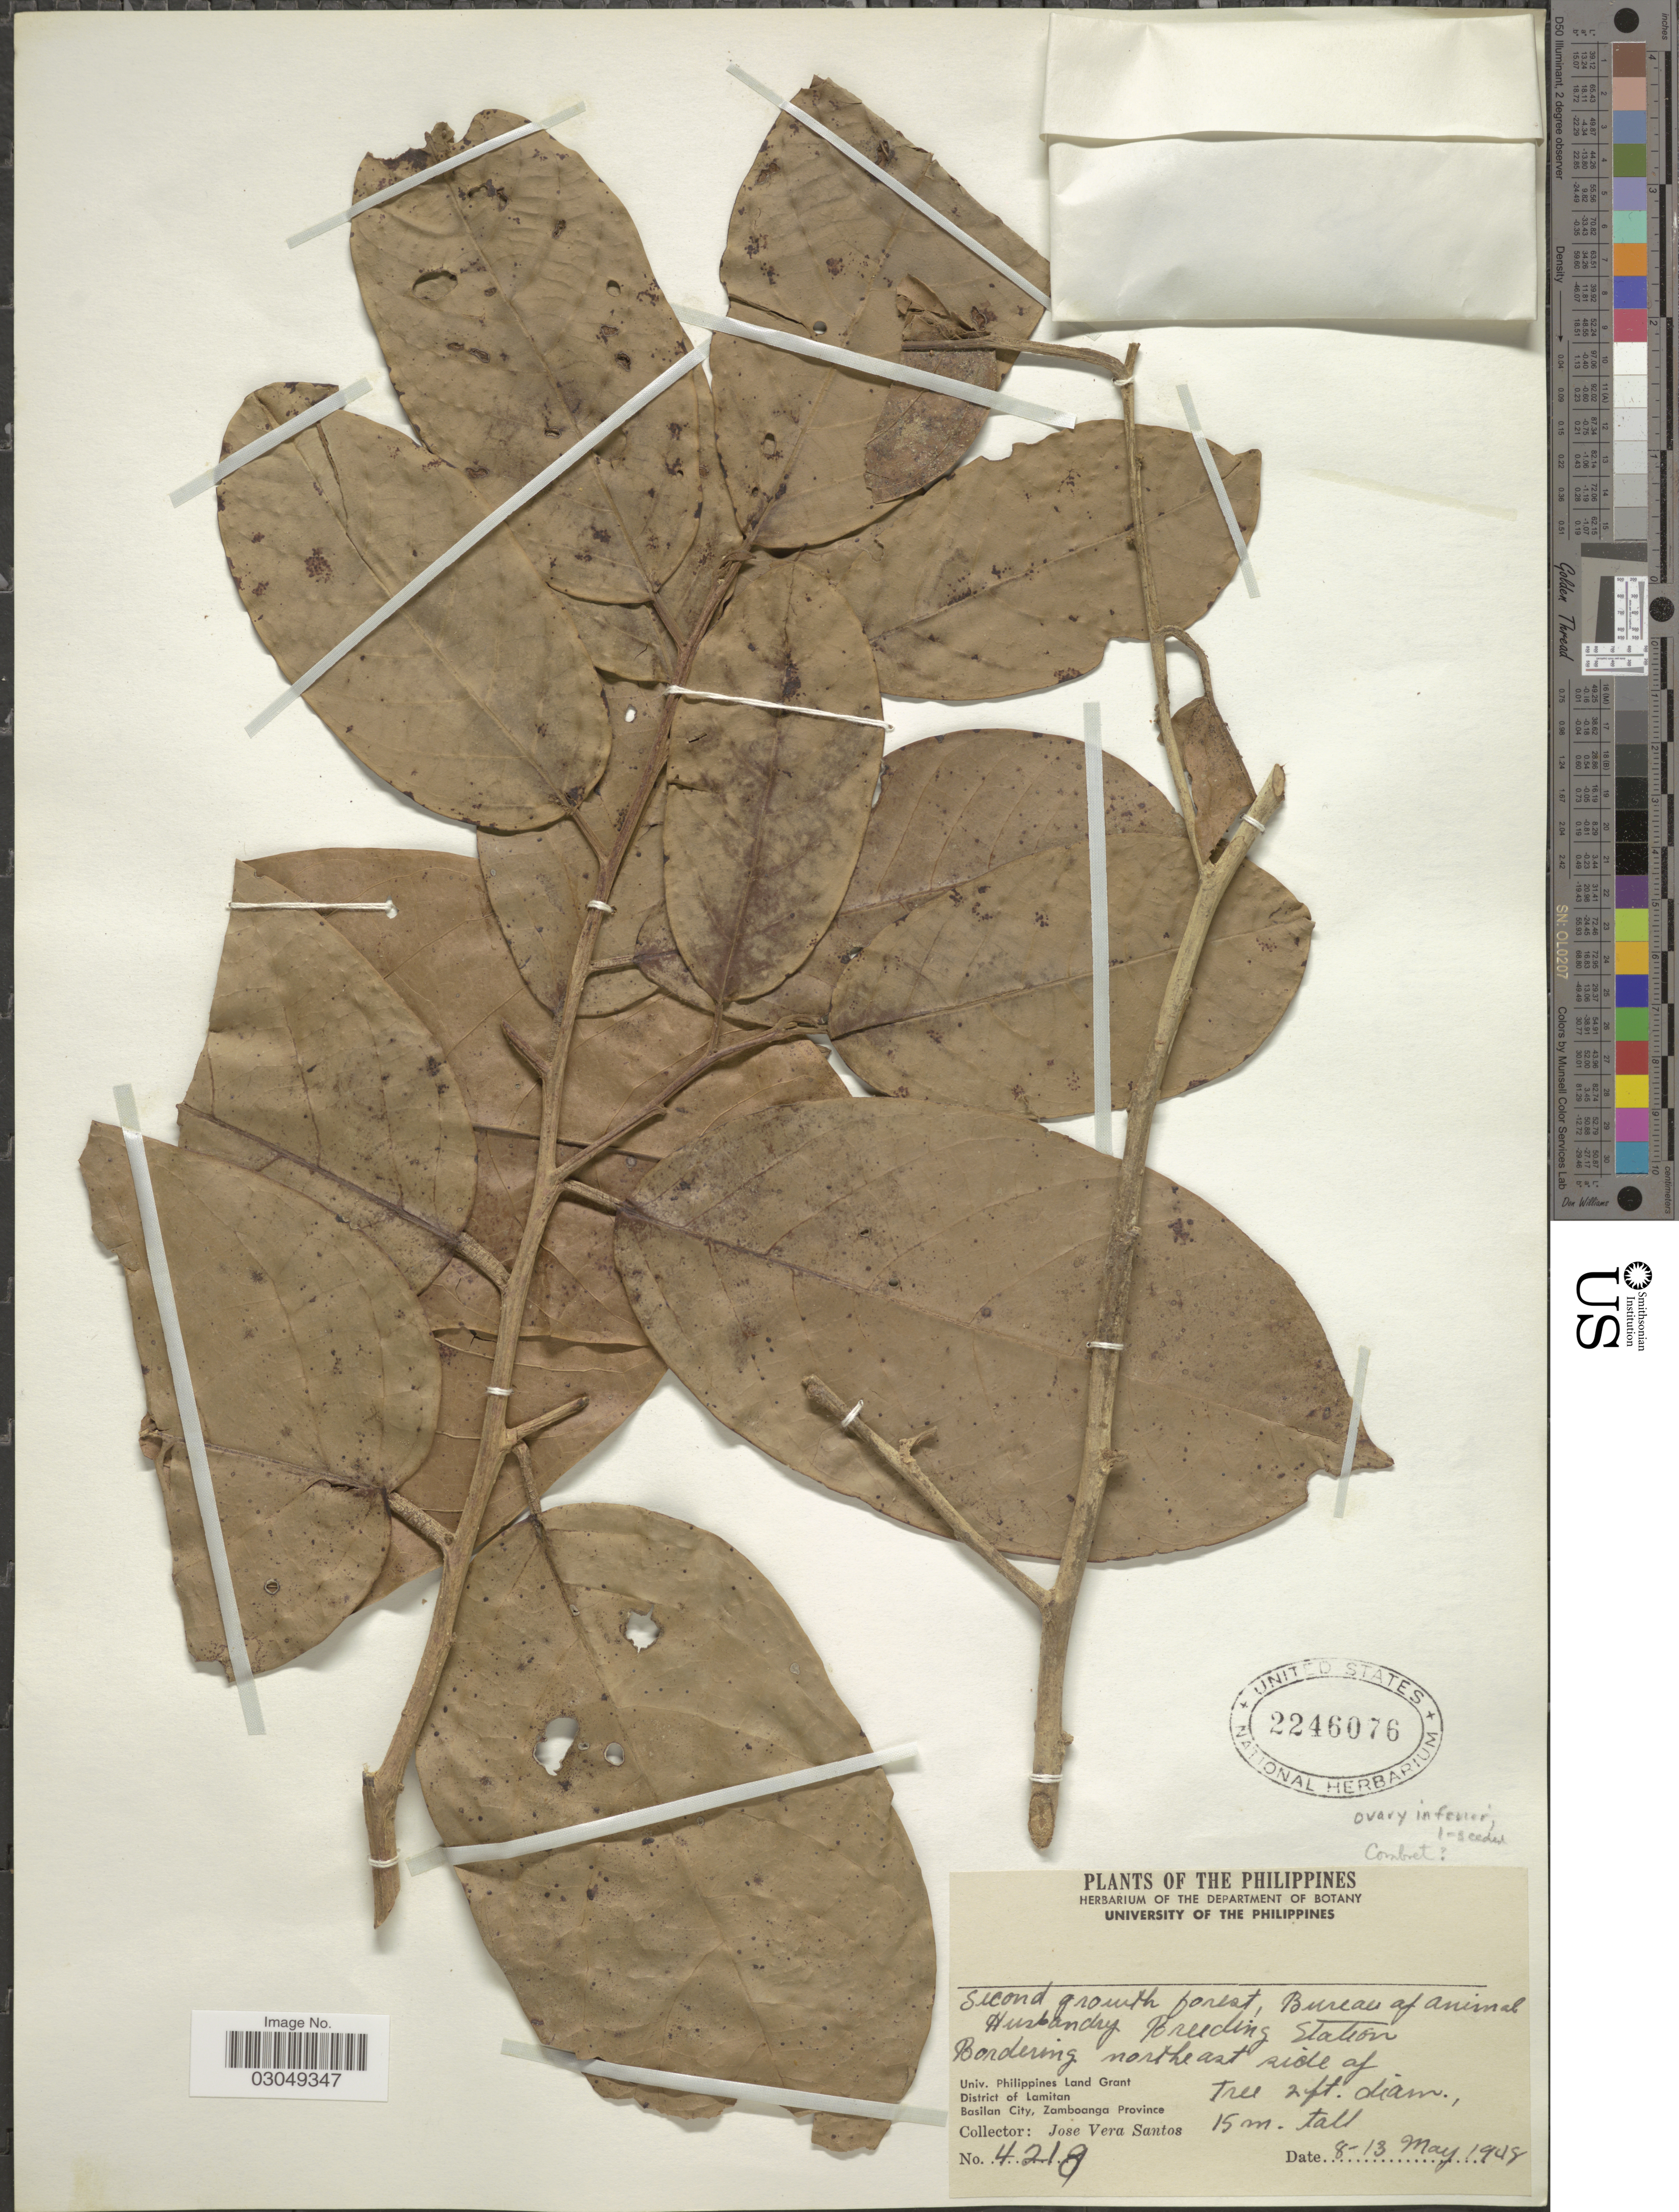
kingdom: Plantae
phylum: Tracheophyta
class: Magnoliopsida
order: Cornales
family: Cornaceae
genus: Alangium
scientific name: Alangium sp.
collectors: J. V. Santos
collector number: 4219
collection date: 1945-05-08/1945-05-13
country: Philippines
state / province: Muslim Mindanao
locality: Bordering northeast side of District of Lamitan, Basilan City, Zamboanga Province.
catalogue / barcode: US 2246076